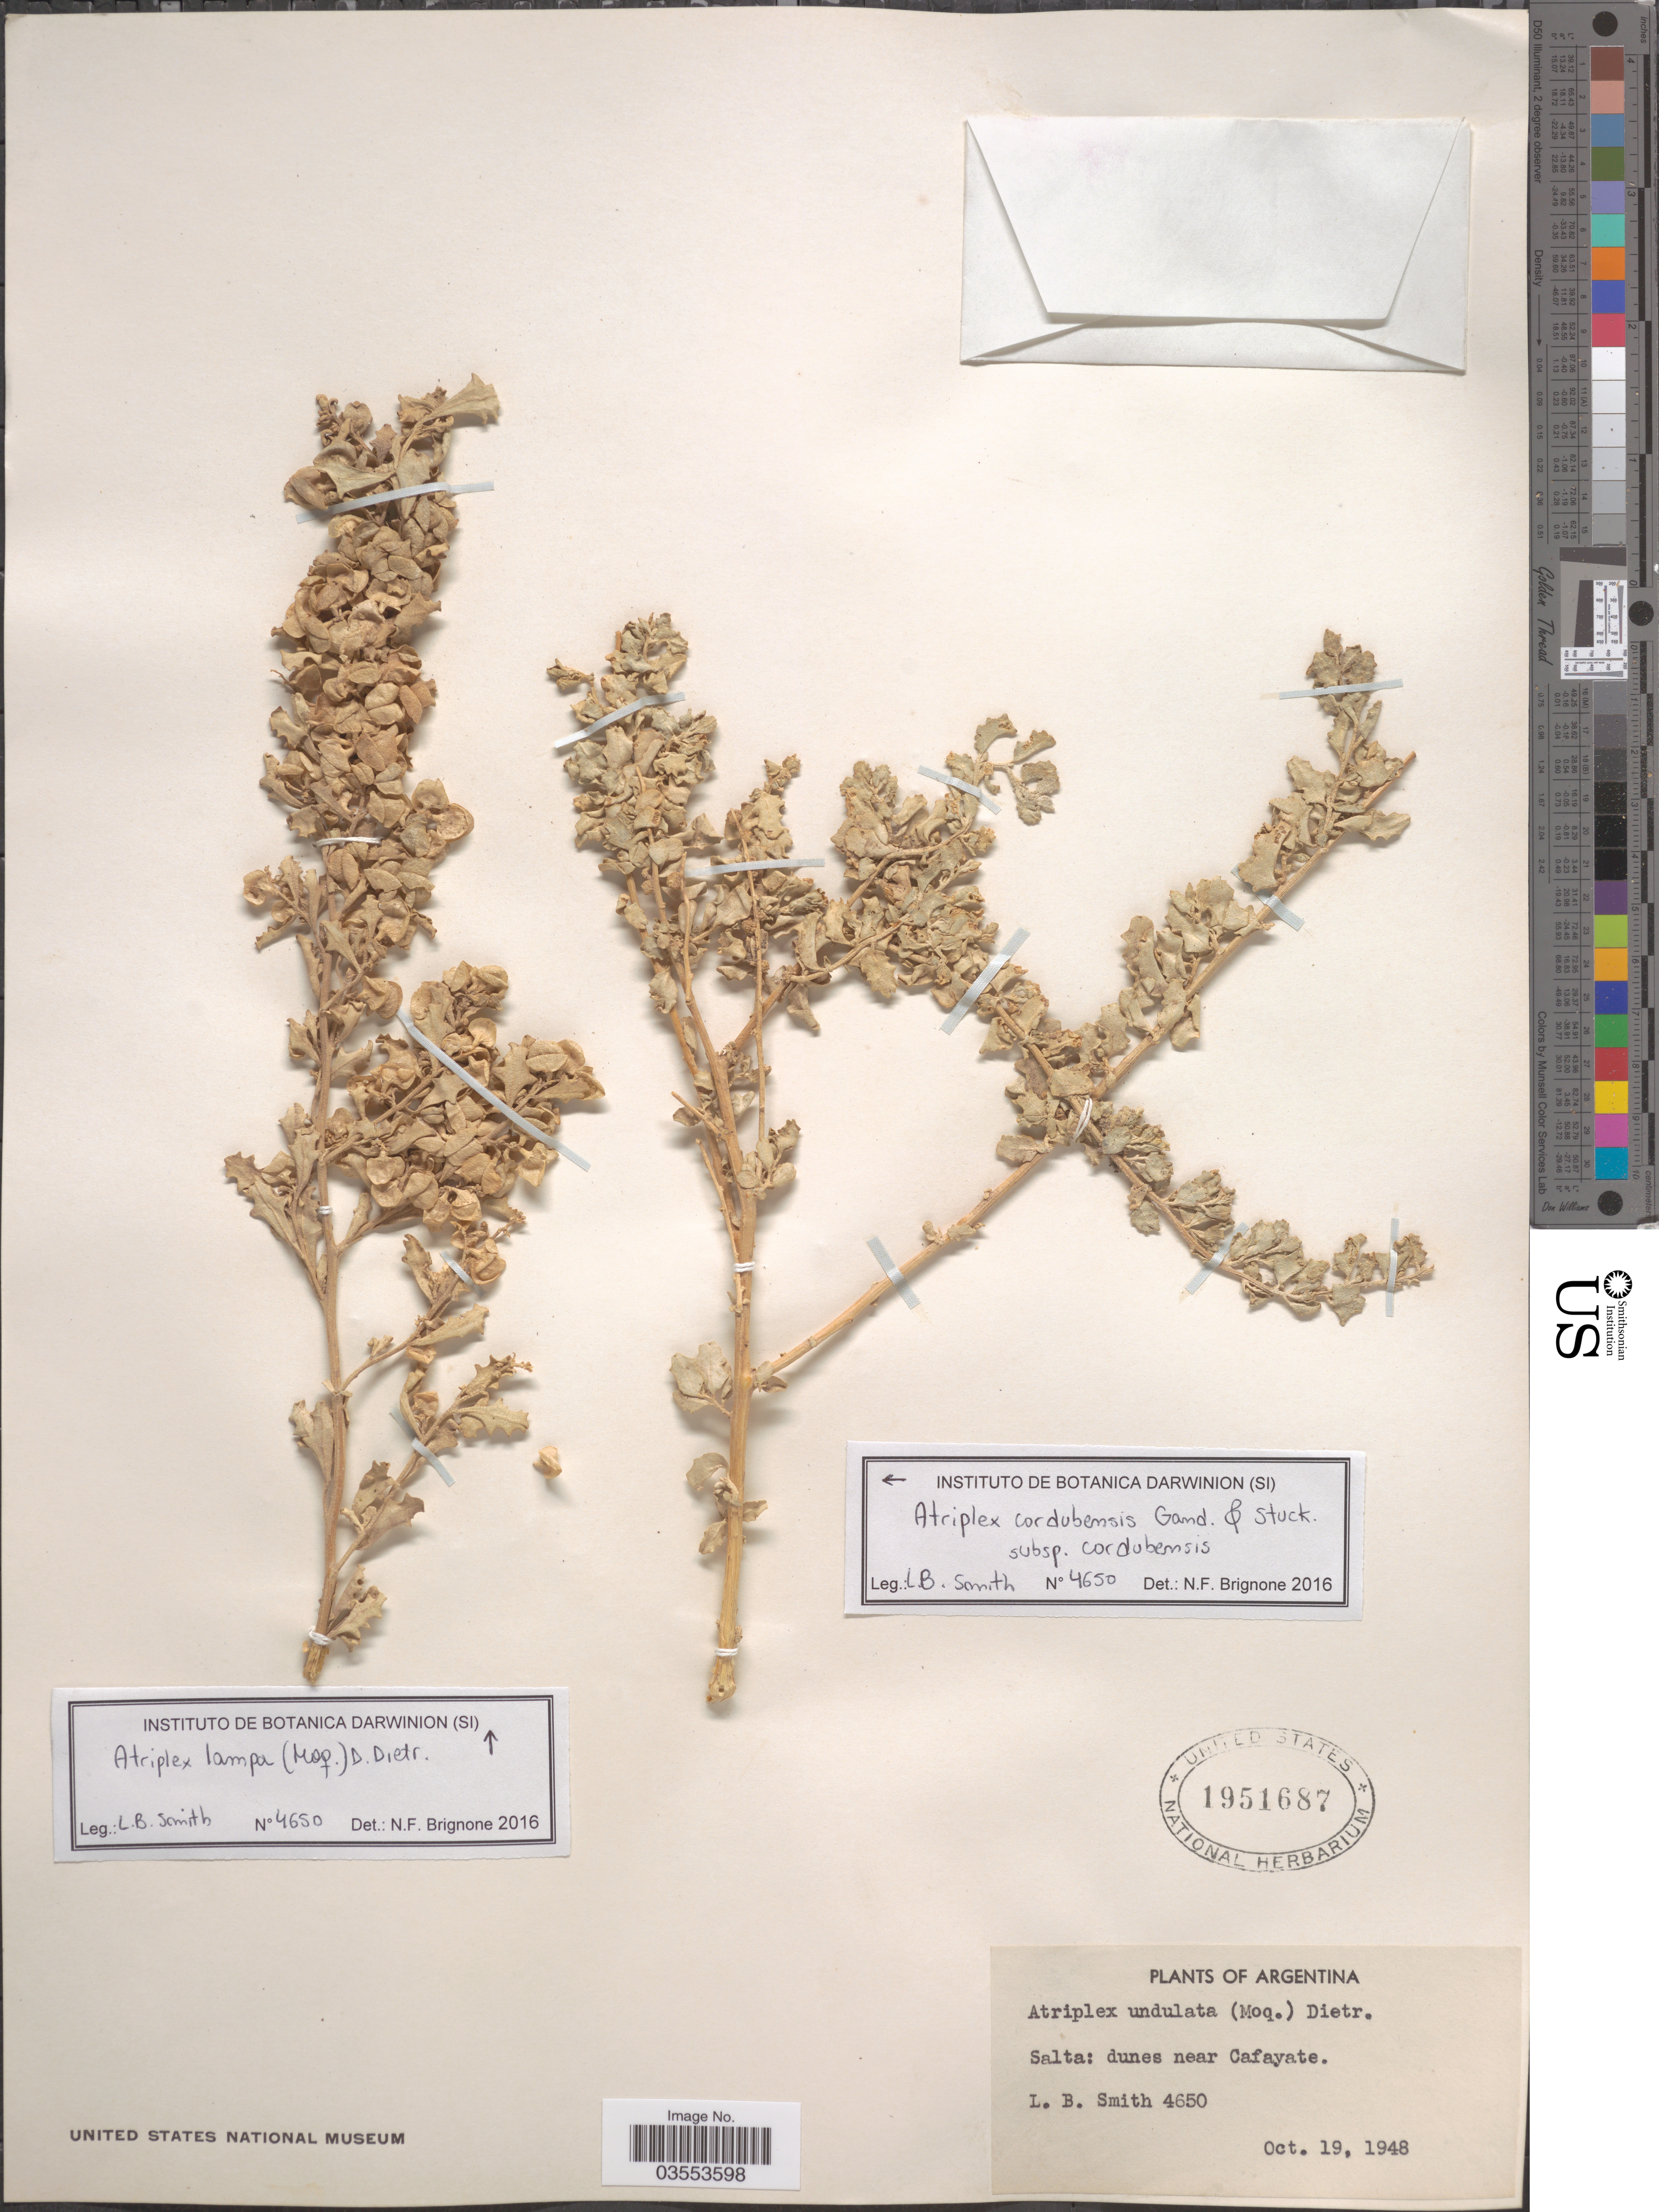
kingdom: Plantae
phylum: Tracheophyta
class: Magnoliopsida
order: Caryophyllales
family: Amaranthaceae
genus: Atriplex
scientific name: Atriplex undulata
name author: (Moq.) D. Dietr.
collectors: L. Smith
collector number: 4650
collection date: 1948-10-19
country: Argentina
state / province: Salta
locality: Dunes near Cafayate.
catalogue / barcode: US 1951687